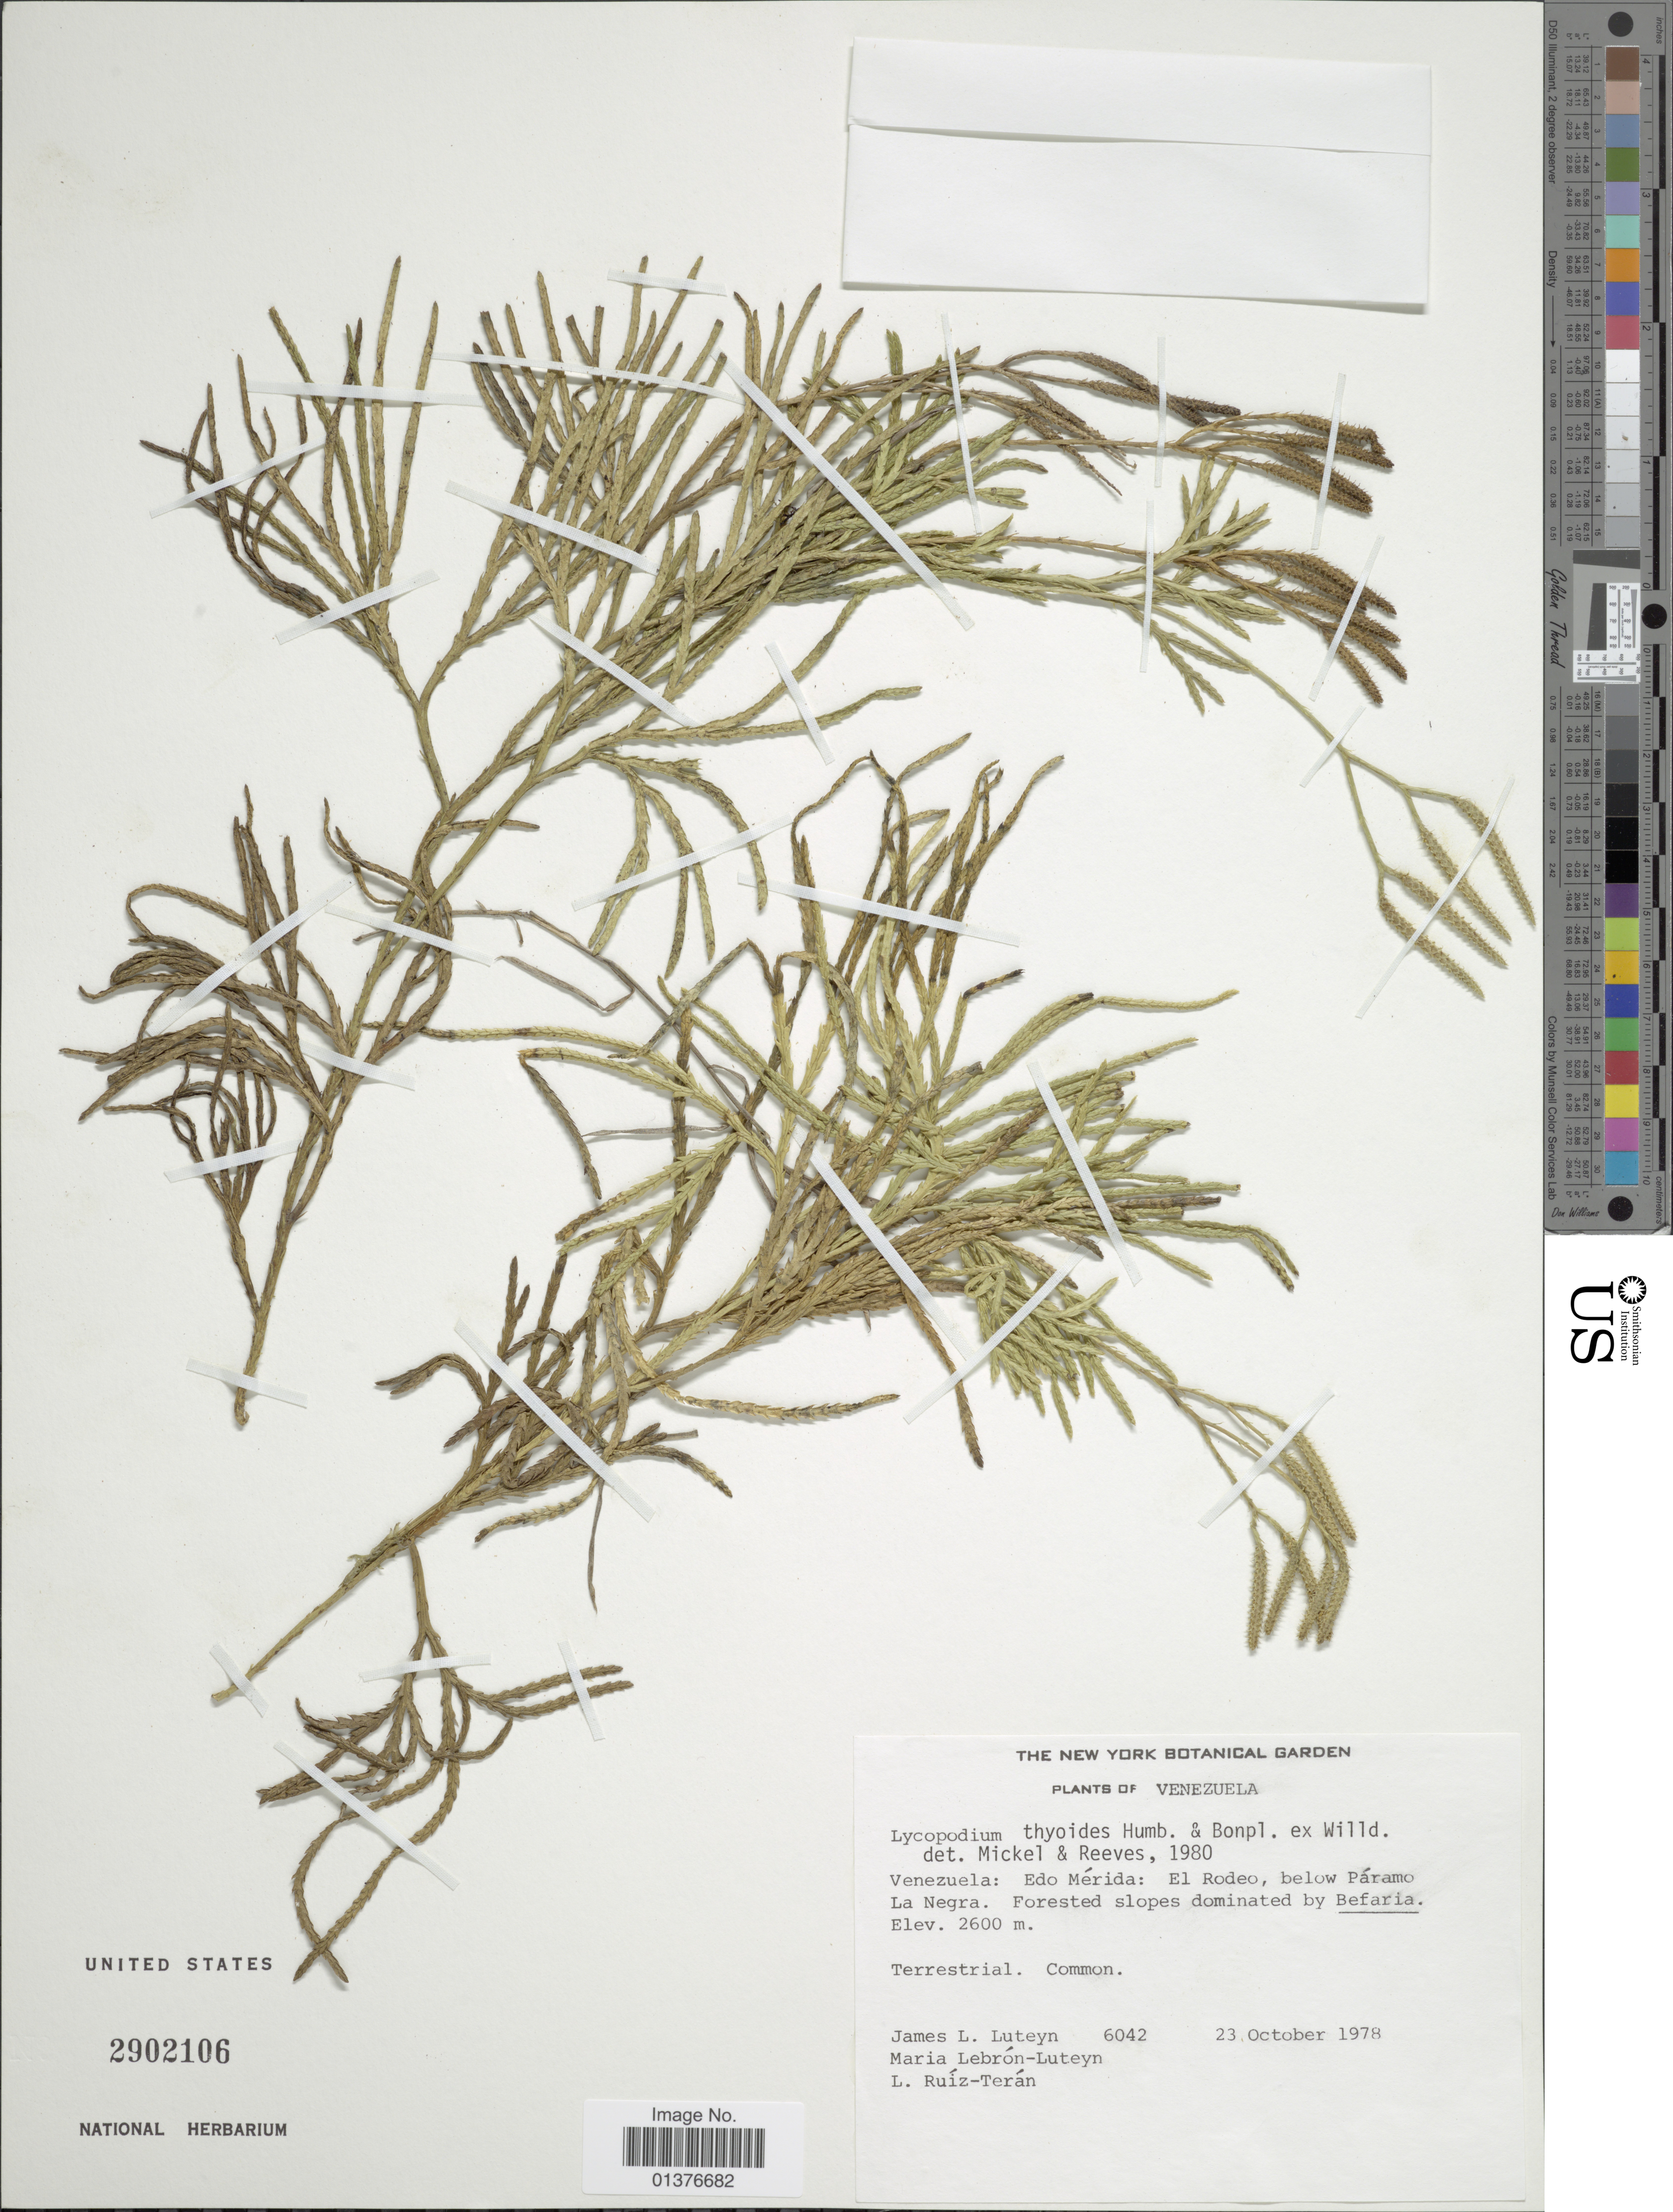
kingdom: Plantae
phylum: Tracheophyta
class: Lycopodiopsida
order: Lycopodiales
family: Lycopodiaceae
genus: Diphasiastrum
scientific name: Diphasiastrum thyoides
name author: (Humb. & Bonpl. ex Willd.) Holub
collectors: J. L. Luteyn, M. L. Lebrón-Luteyn & L. E. Ruíz-Terán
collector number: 6042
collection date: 1978-10-23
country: Venezuela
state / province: Mérida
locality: El Rodeo, below Páramo La Negra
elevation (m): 2600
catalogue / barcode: US 2902106